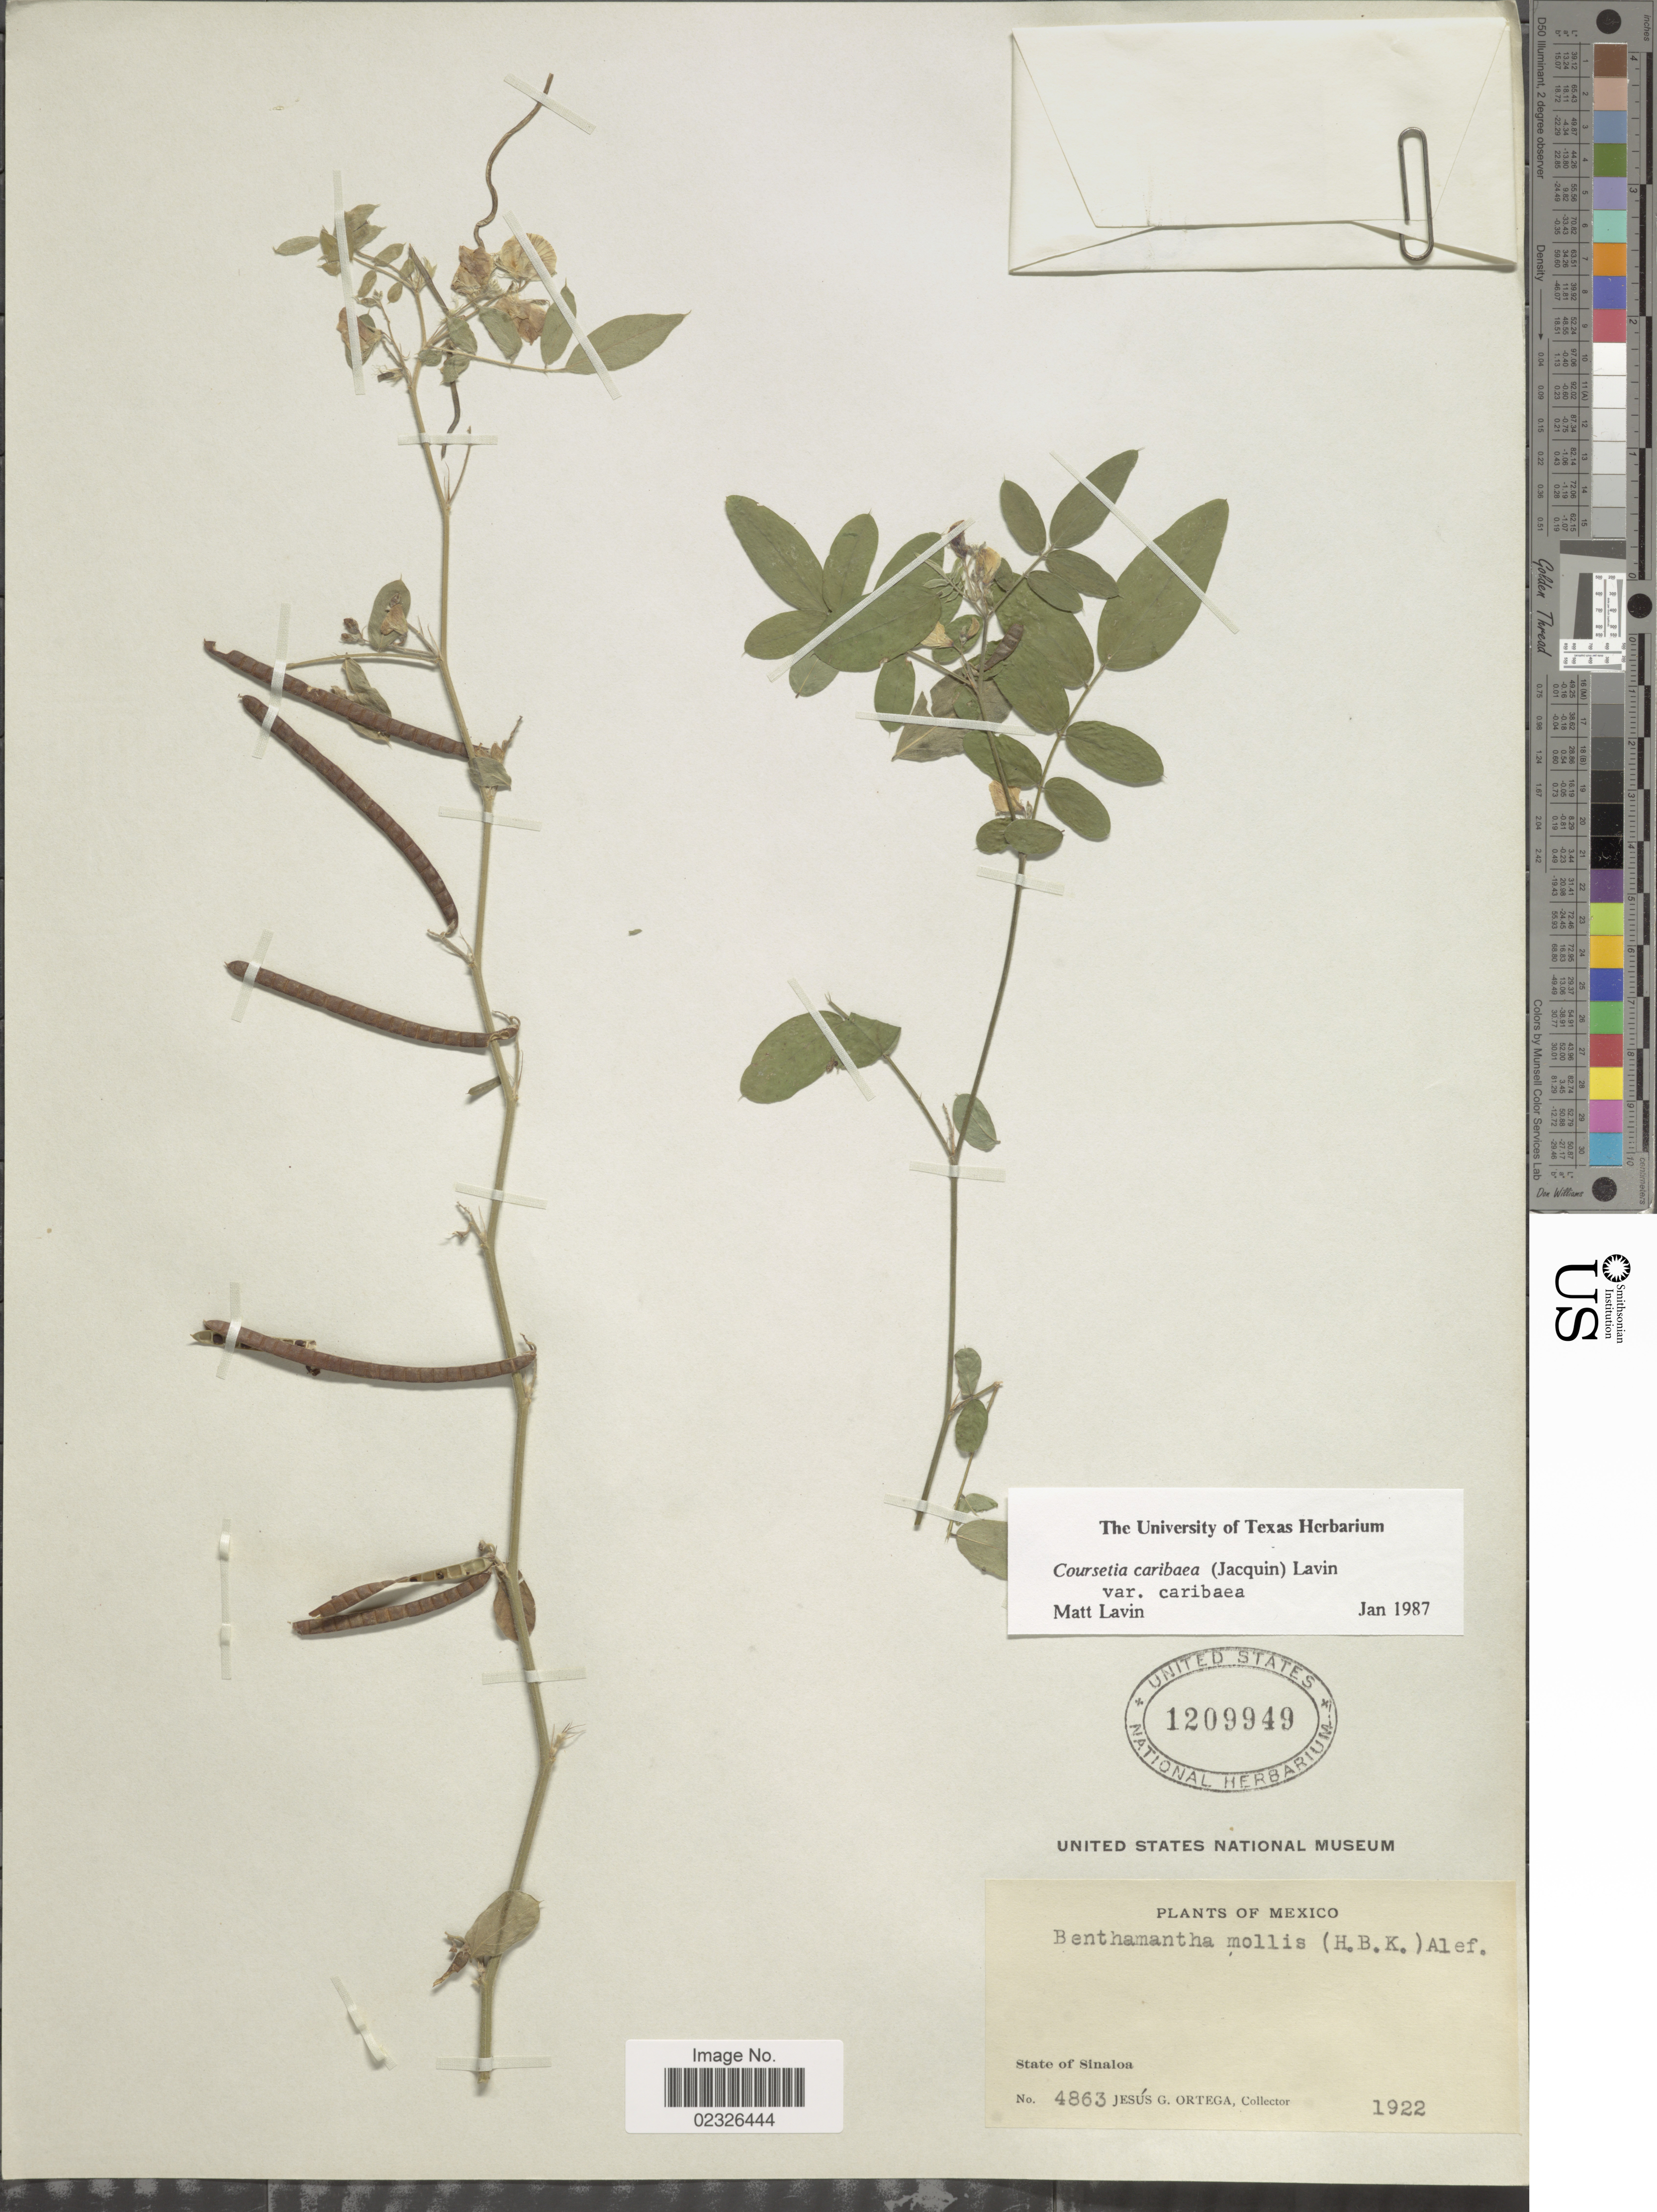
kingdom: Plantae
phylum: Tracheophyta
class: Magnoliopsida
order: Fabales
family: Fabaceae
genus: Coursetia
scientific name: Coursetia caribaea var. caribaea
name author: (Jacq.) Lavin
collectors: J. Ortega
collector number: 4863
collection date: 1922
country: Mexico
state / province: Sinaloa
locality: State of Sinaloa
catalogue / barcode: US 1209949